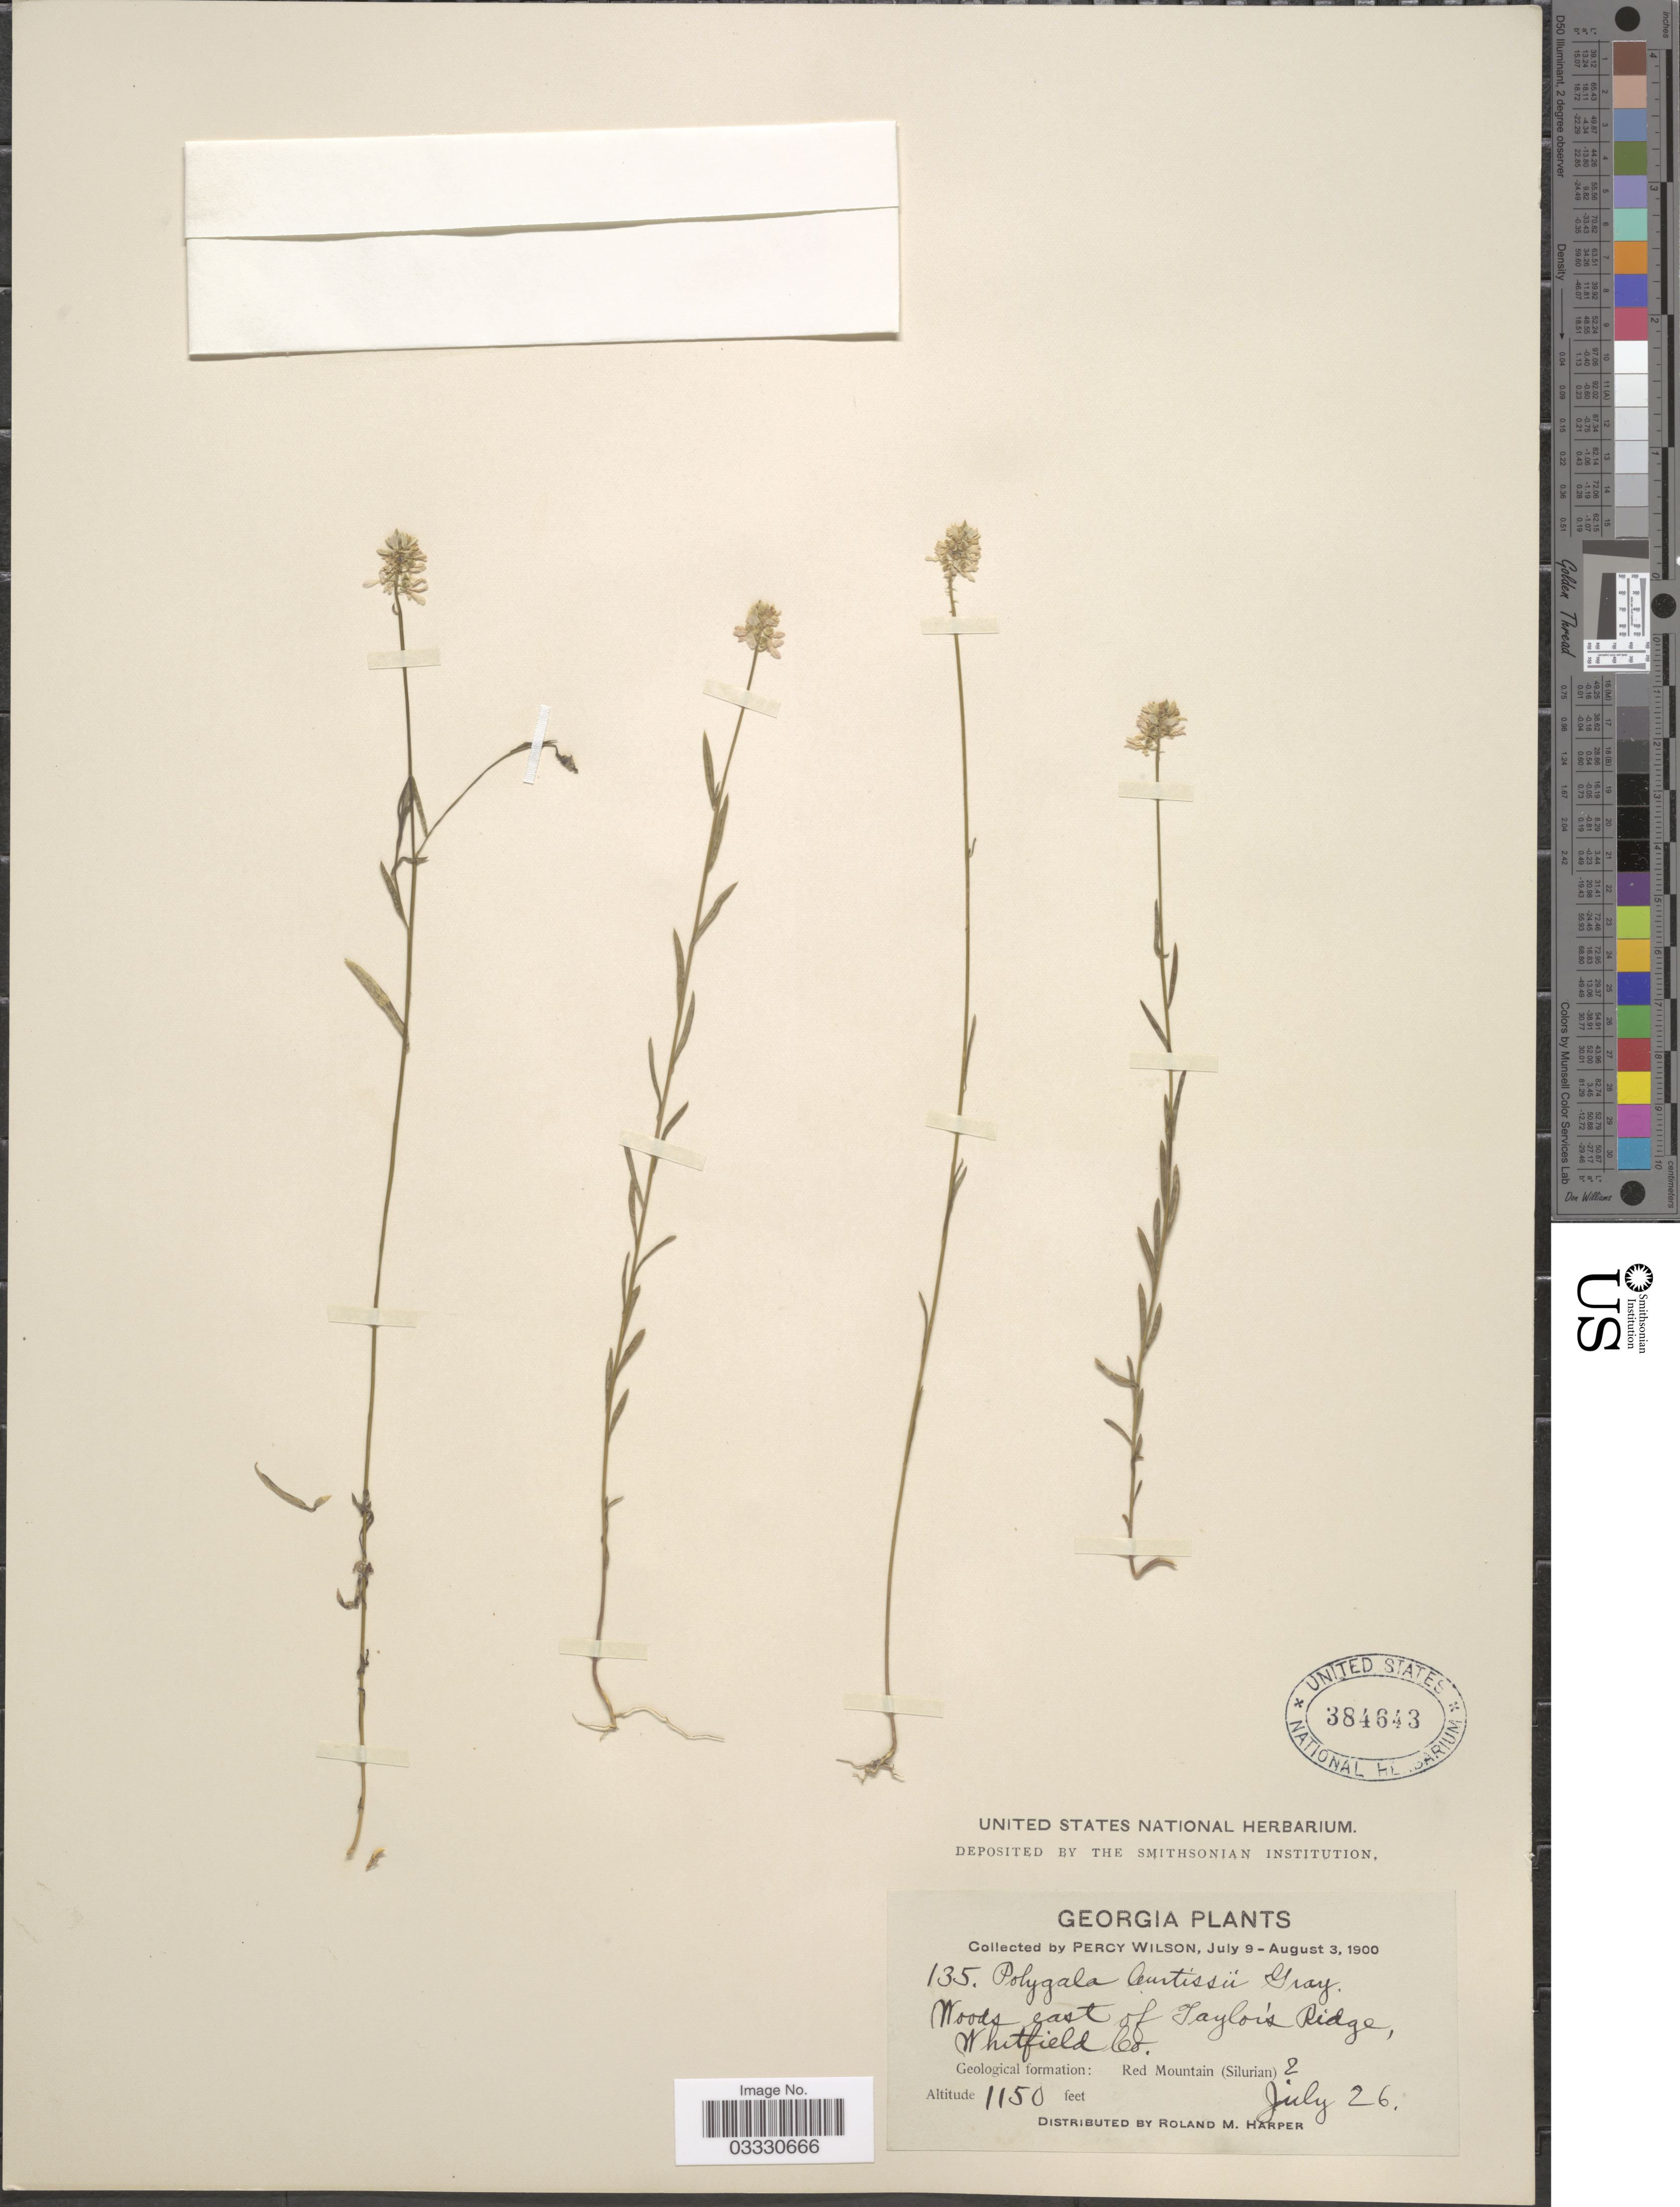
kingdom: Plantae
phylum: Tracheophyta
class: Magnoliopsida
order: Fabales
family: Polygalaceae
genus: Polygala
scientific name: Polygala curtissii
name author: A. Gray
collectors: P. Wilson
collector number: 135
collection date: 1900-07-26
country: United States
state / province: Georgia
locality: Woods east of Jayloi's Ridge, Whitfield Co.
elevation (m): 351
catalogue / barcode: US 384643